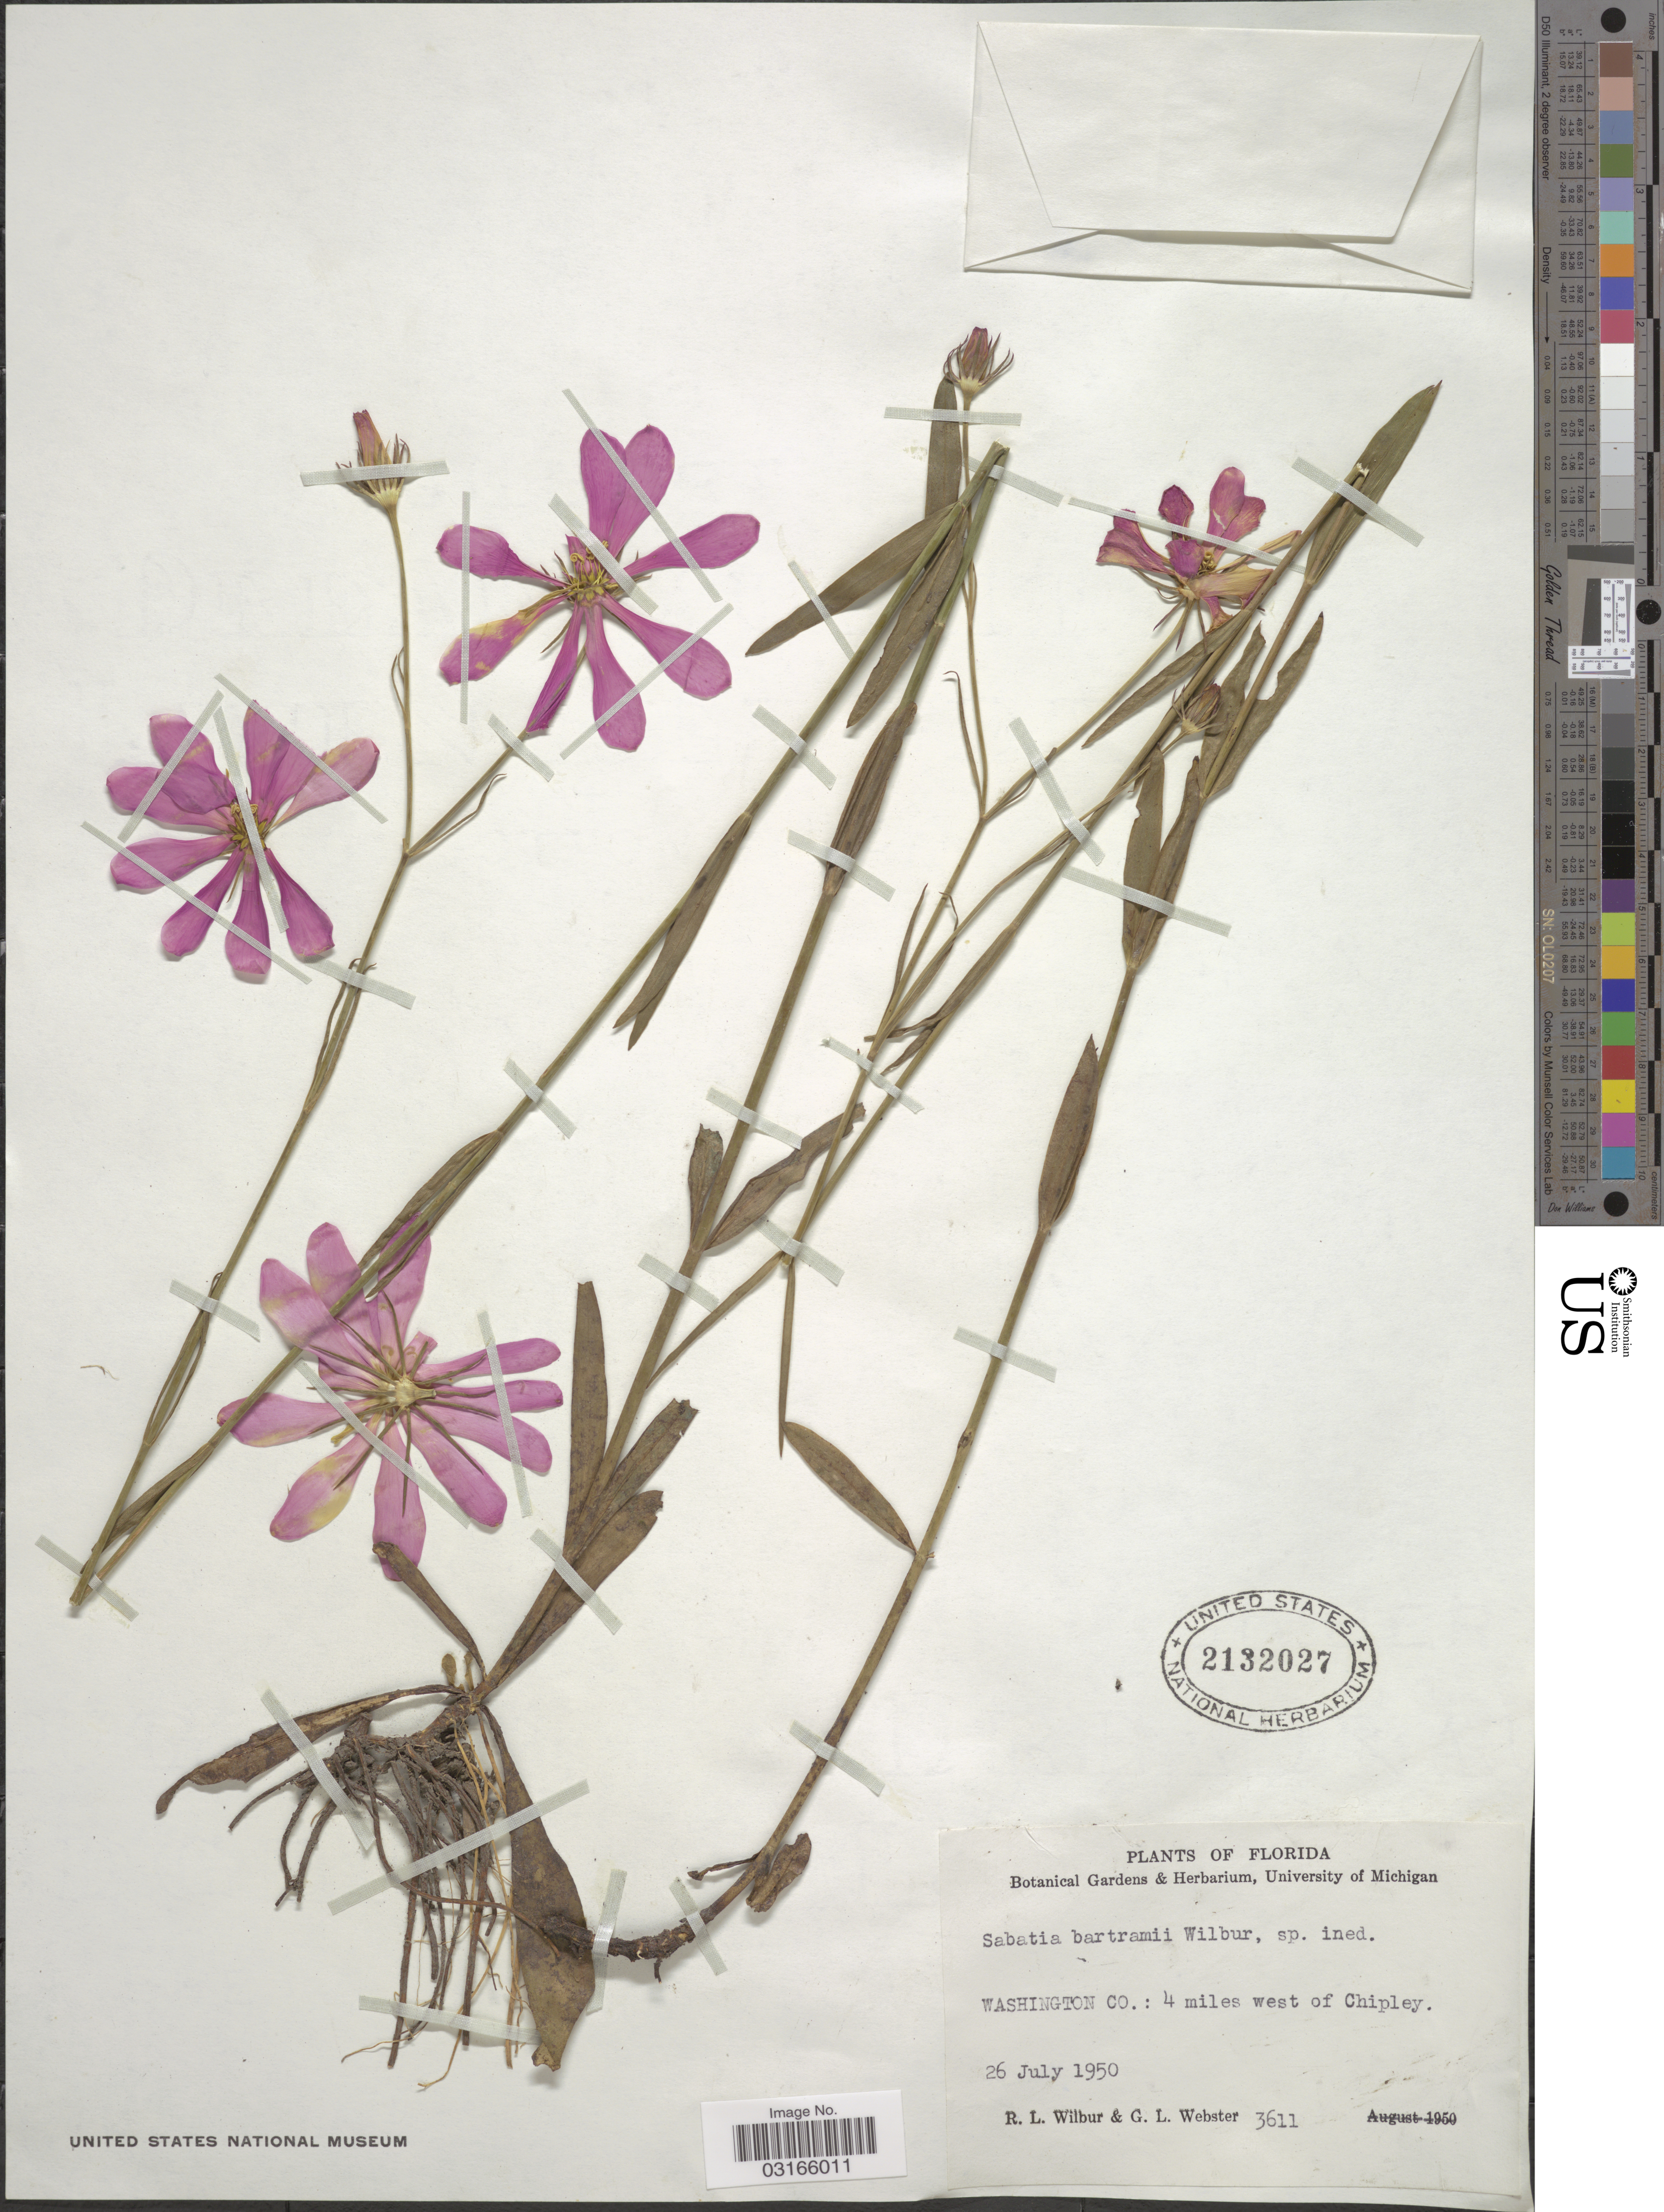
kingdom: Plantae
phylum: Tracheophyta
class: Magnoliopsida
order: Gentianales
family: Gentianaceae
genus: Sabatia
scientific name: Sabatia bartramii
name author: Wilbur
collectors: R. L. Wilbur & G. L. Webster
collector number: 3611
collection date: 1950-07-26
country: United States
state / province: Florida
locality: Washington Co.: 4 miles west of Chipley.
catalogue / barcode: US 2132027